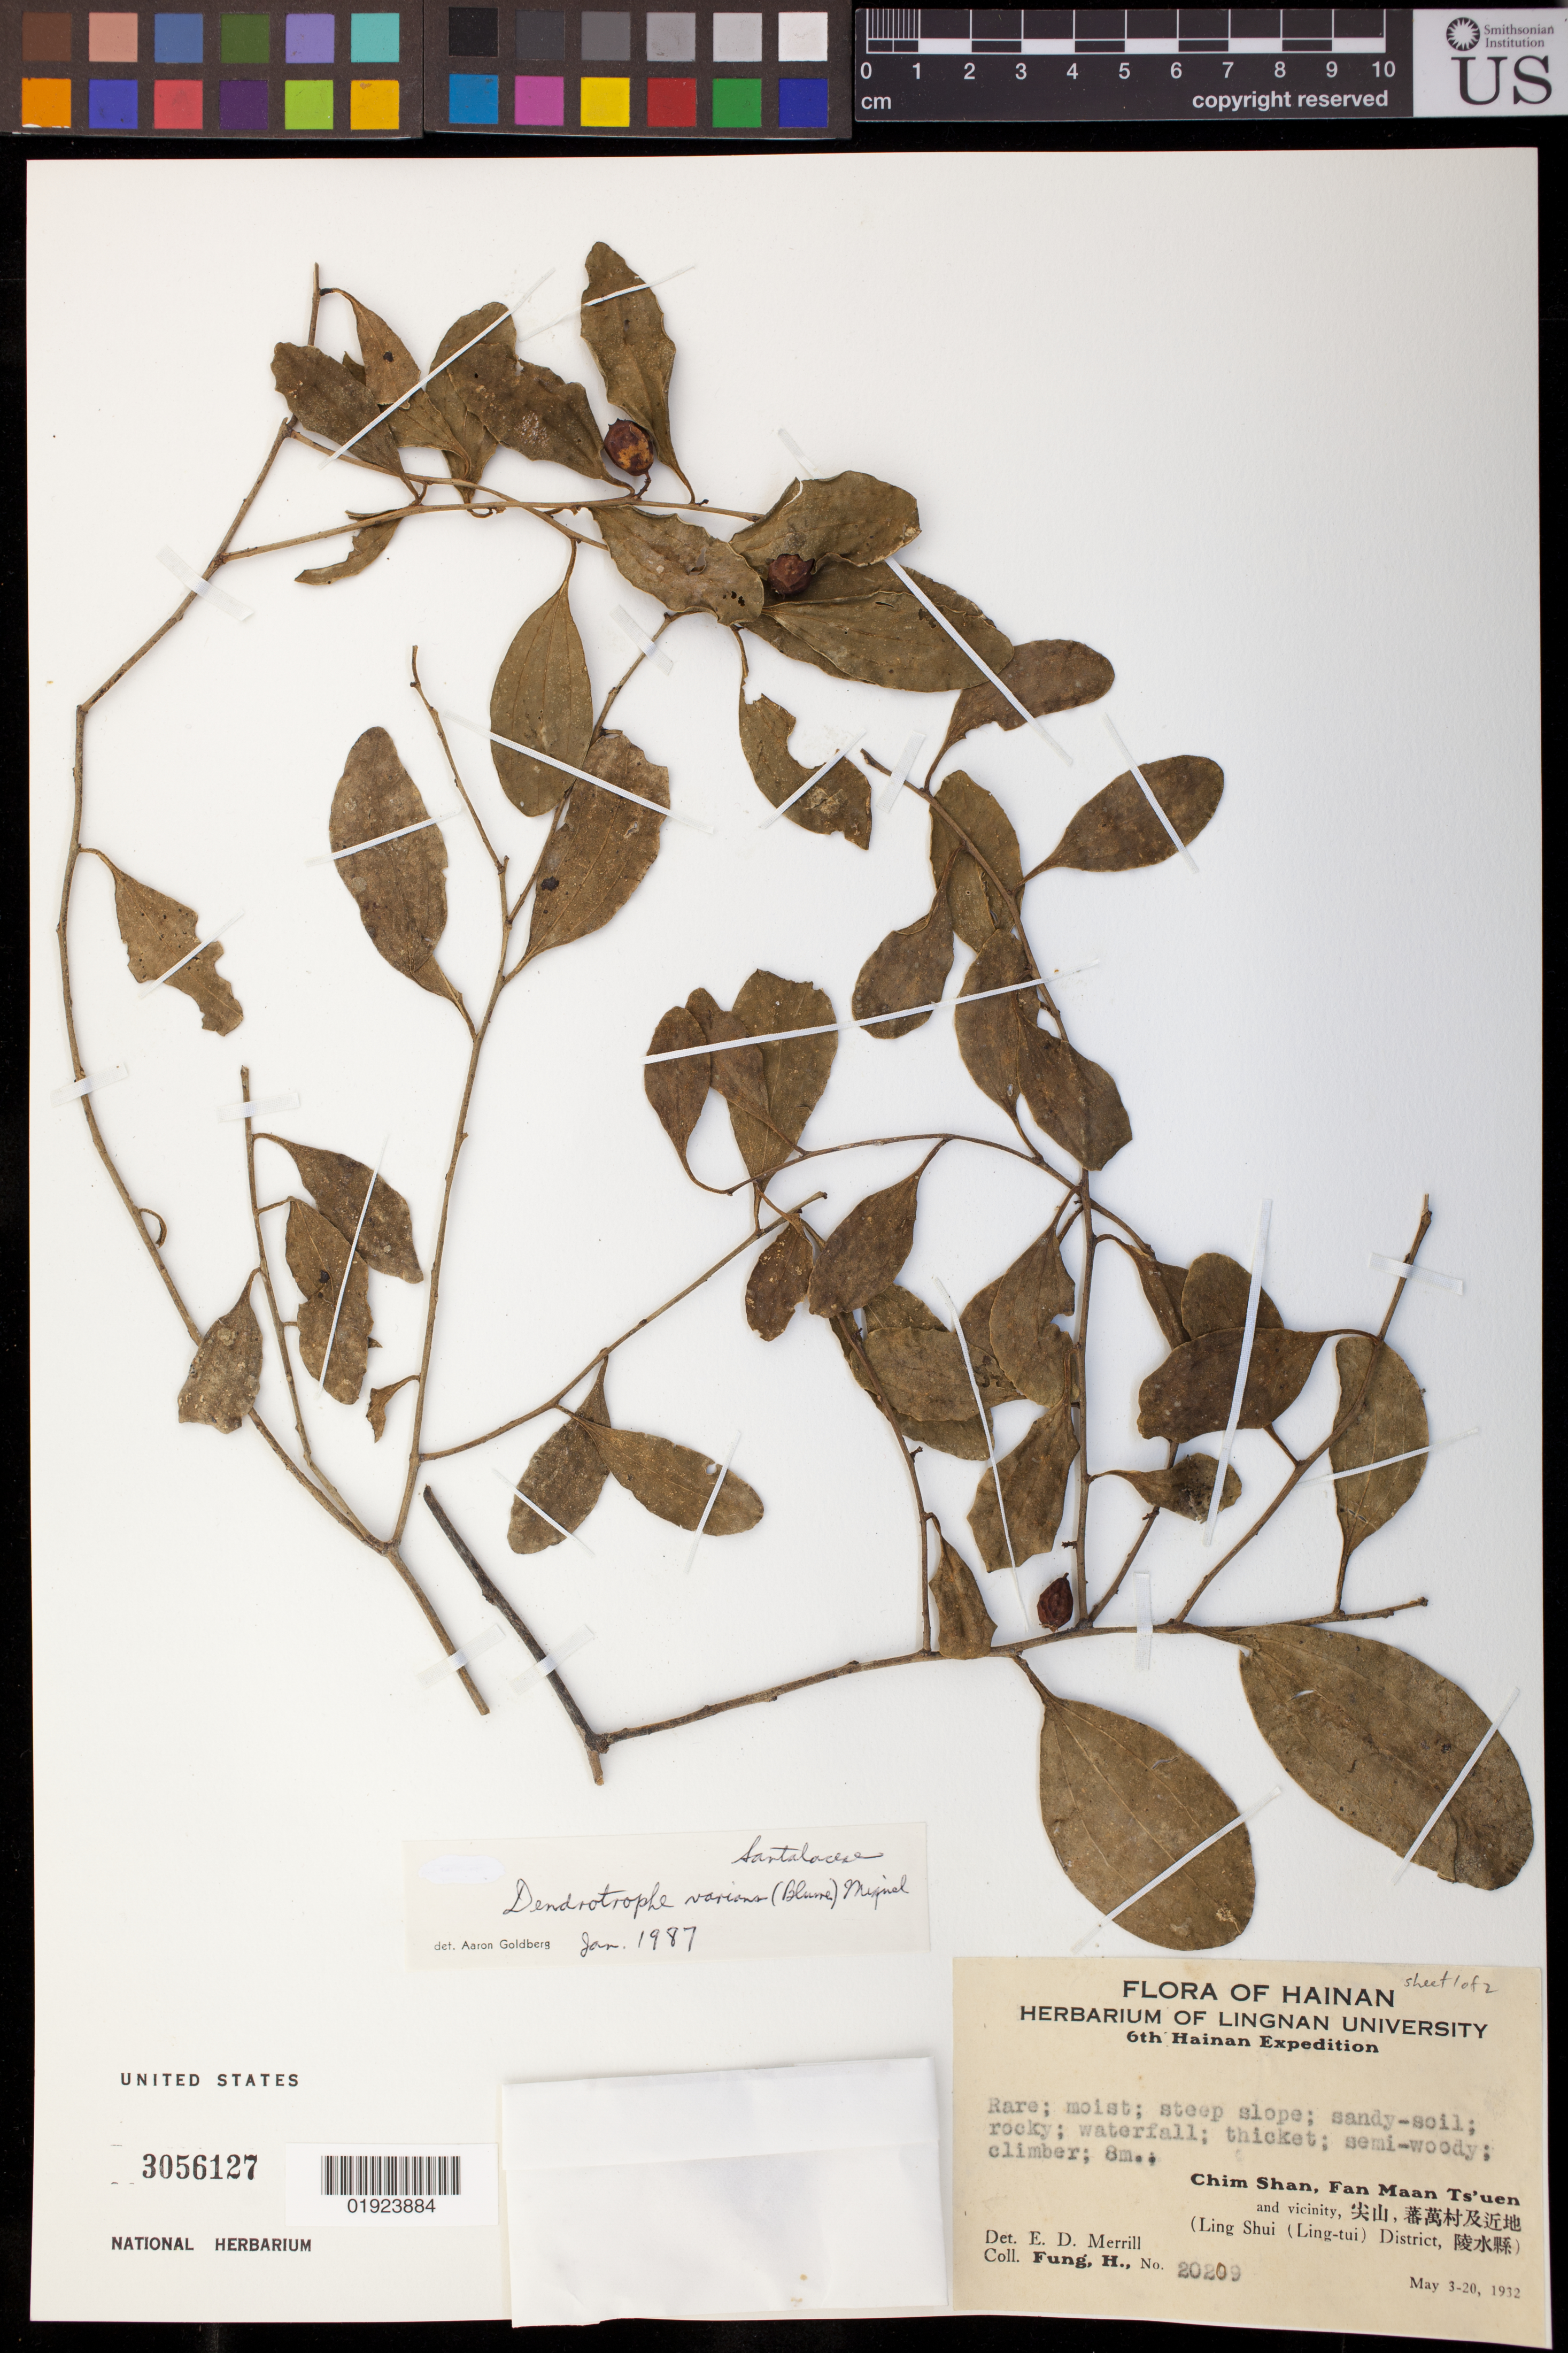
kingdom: Plantae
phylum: Tracheophyta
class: Magnoliopsida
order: Santalales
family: Amphorogynaceae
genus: Dendrotrophe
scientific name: Dendrotrophe varians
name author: (Blume) Miq.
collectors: H. Fung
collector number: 20209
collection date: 1932-05-03/1932-05-20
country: China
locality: Flora of Hainan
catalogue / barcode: US 3056127